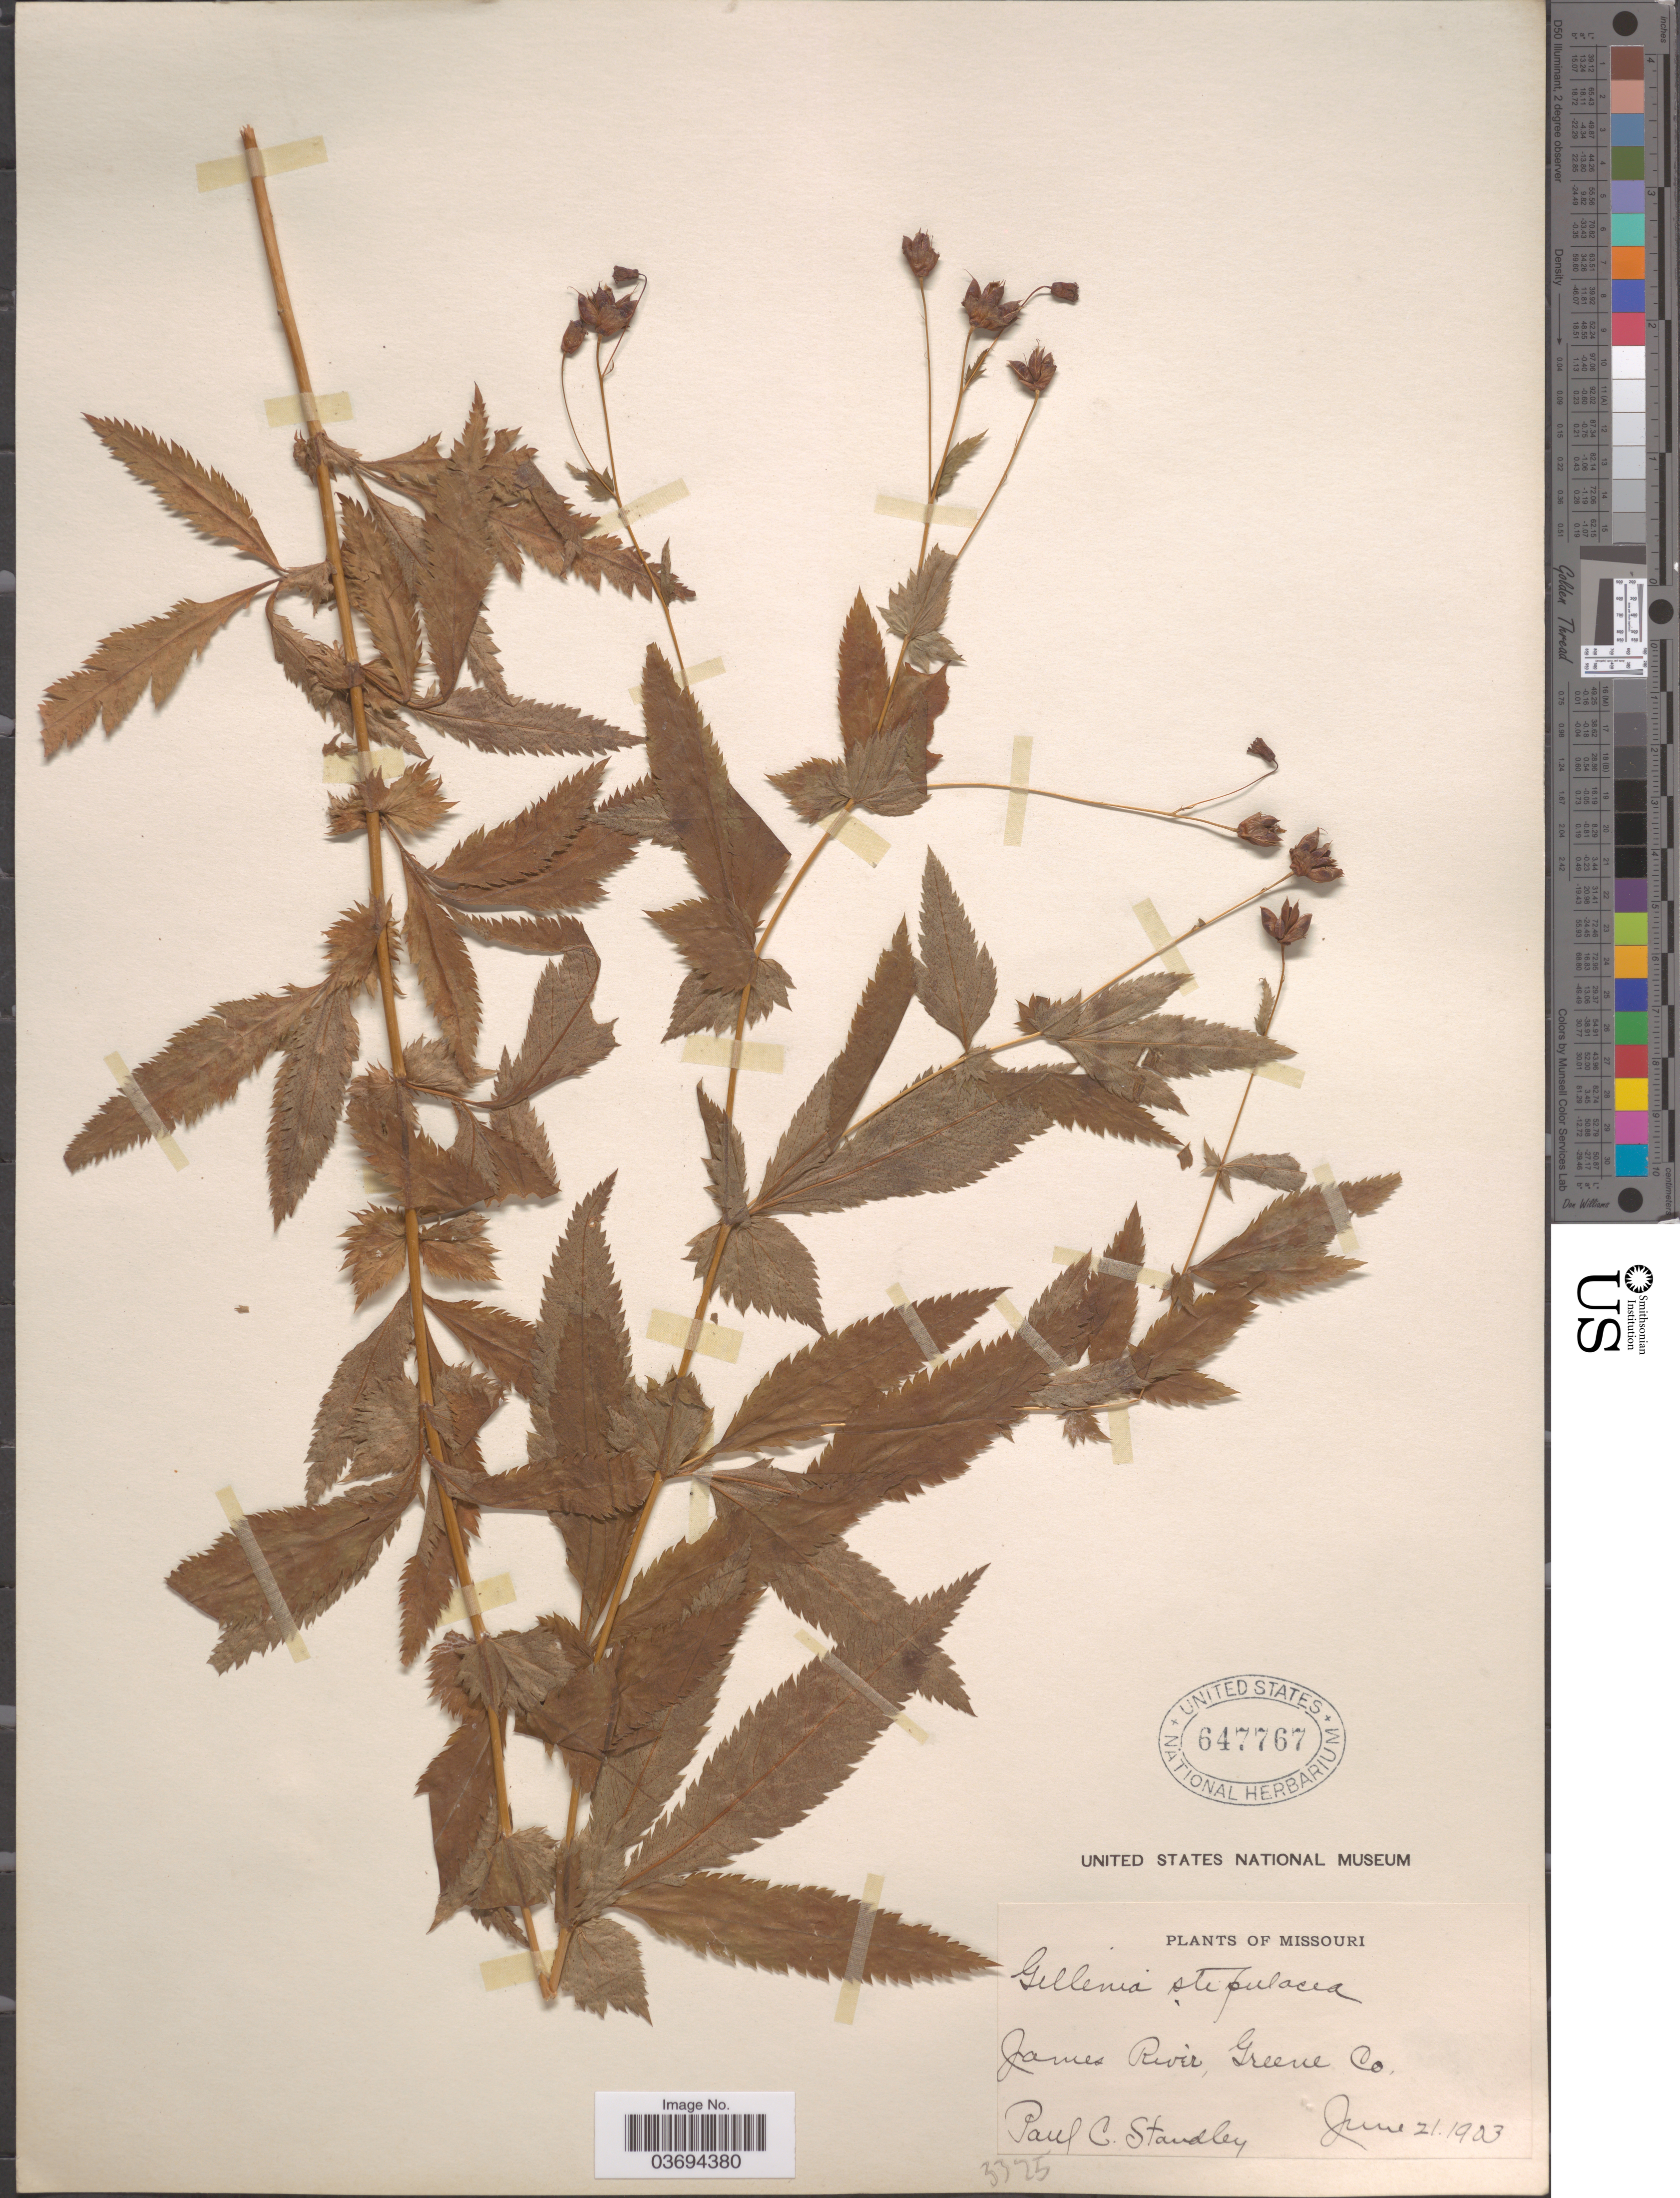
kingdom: Plantae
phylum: Tracheophyta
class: Magnoliopsida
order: Rosales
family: Rosaceae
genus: Gillenia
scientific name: Gillenia stipulata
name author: (Muhl. ex Willd.) Nutt.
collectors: P. C. Standley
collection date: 1903-06-21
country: United States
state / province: Missouri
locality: James River, Greene Co.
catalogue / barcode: US 647767